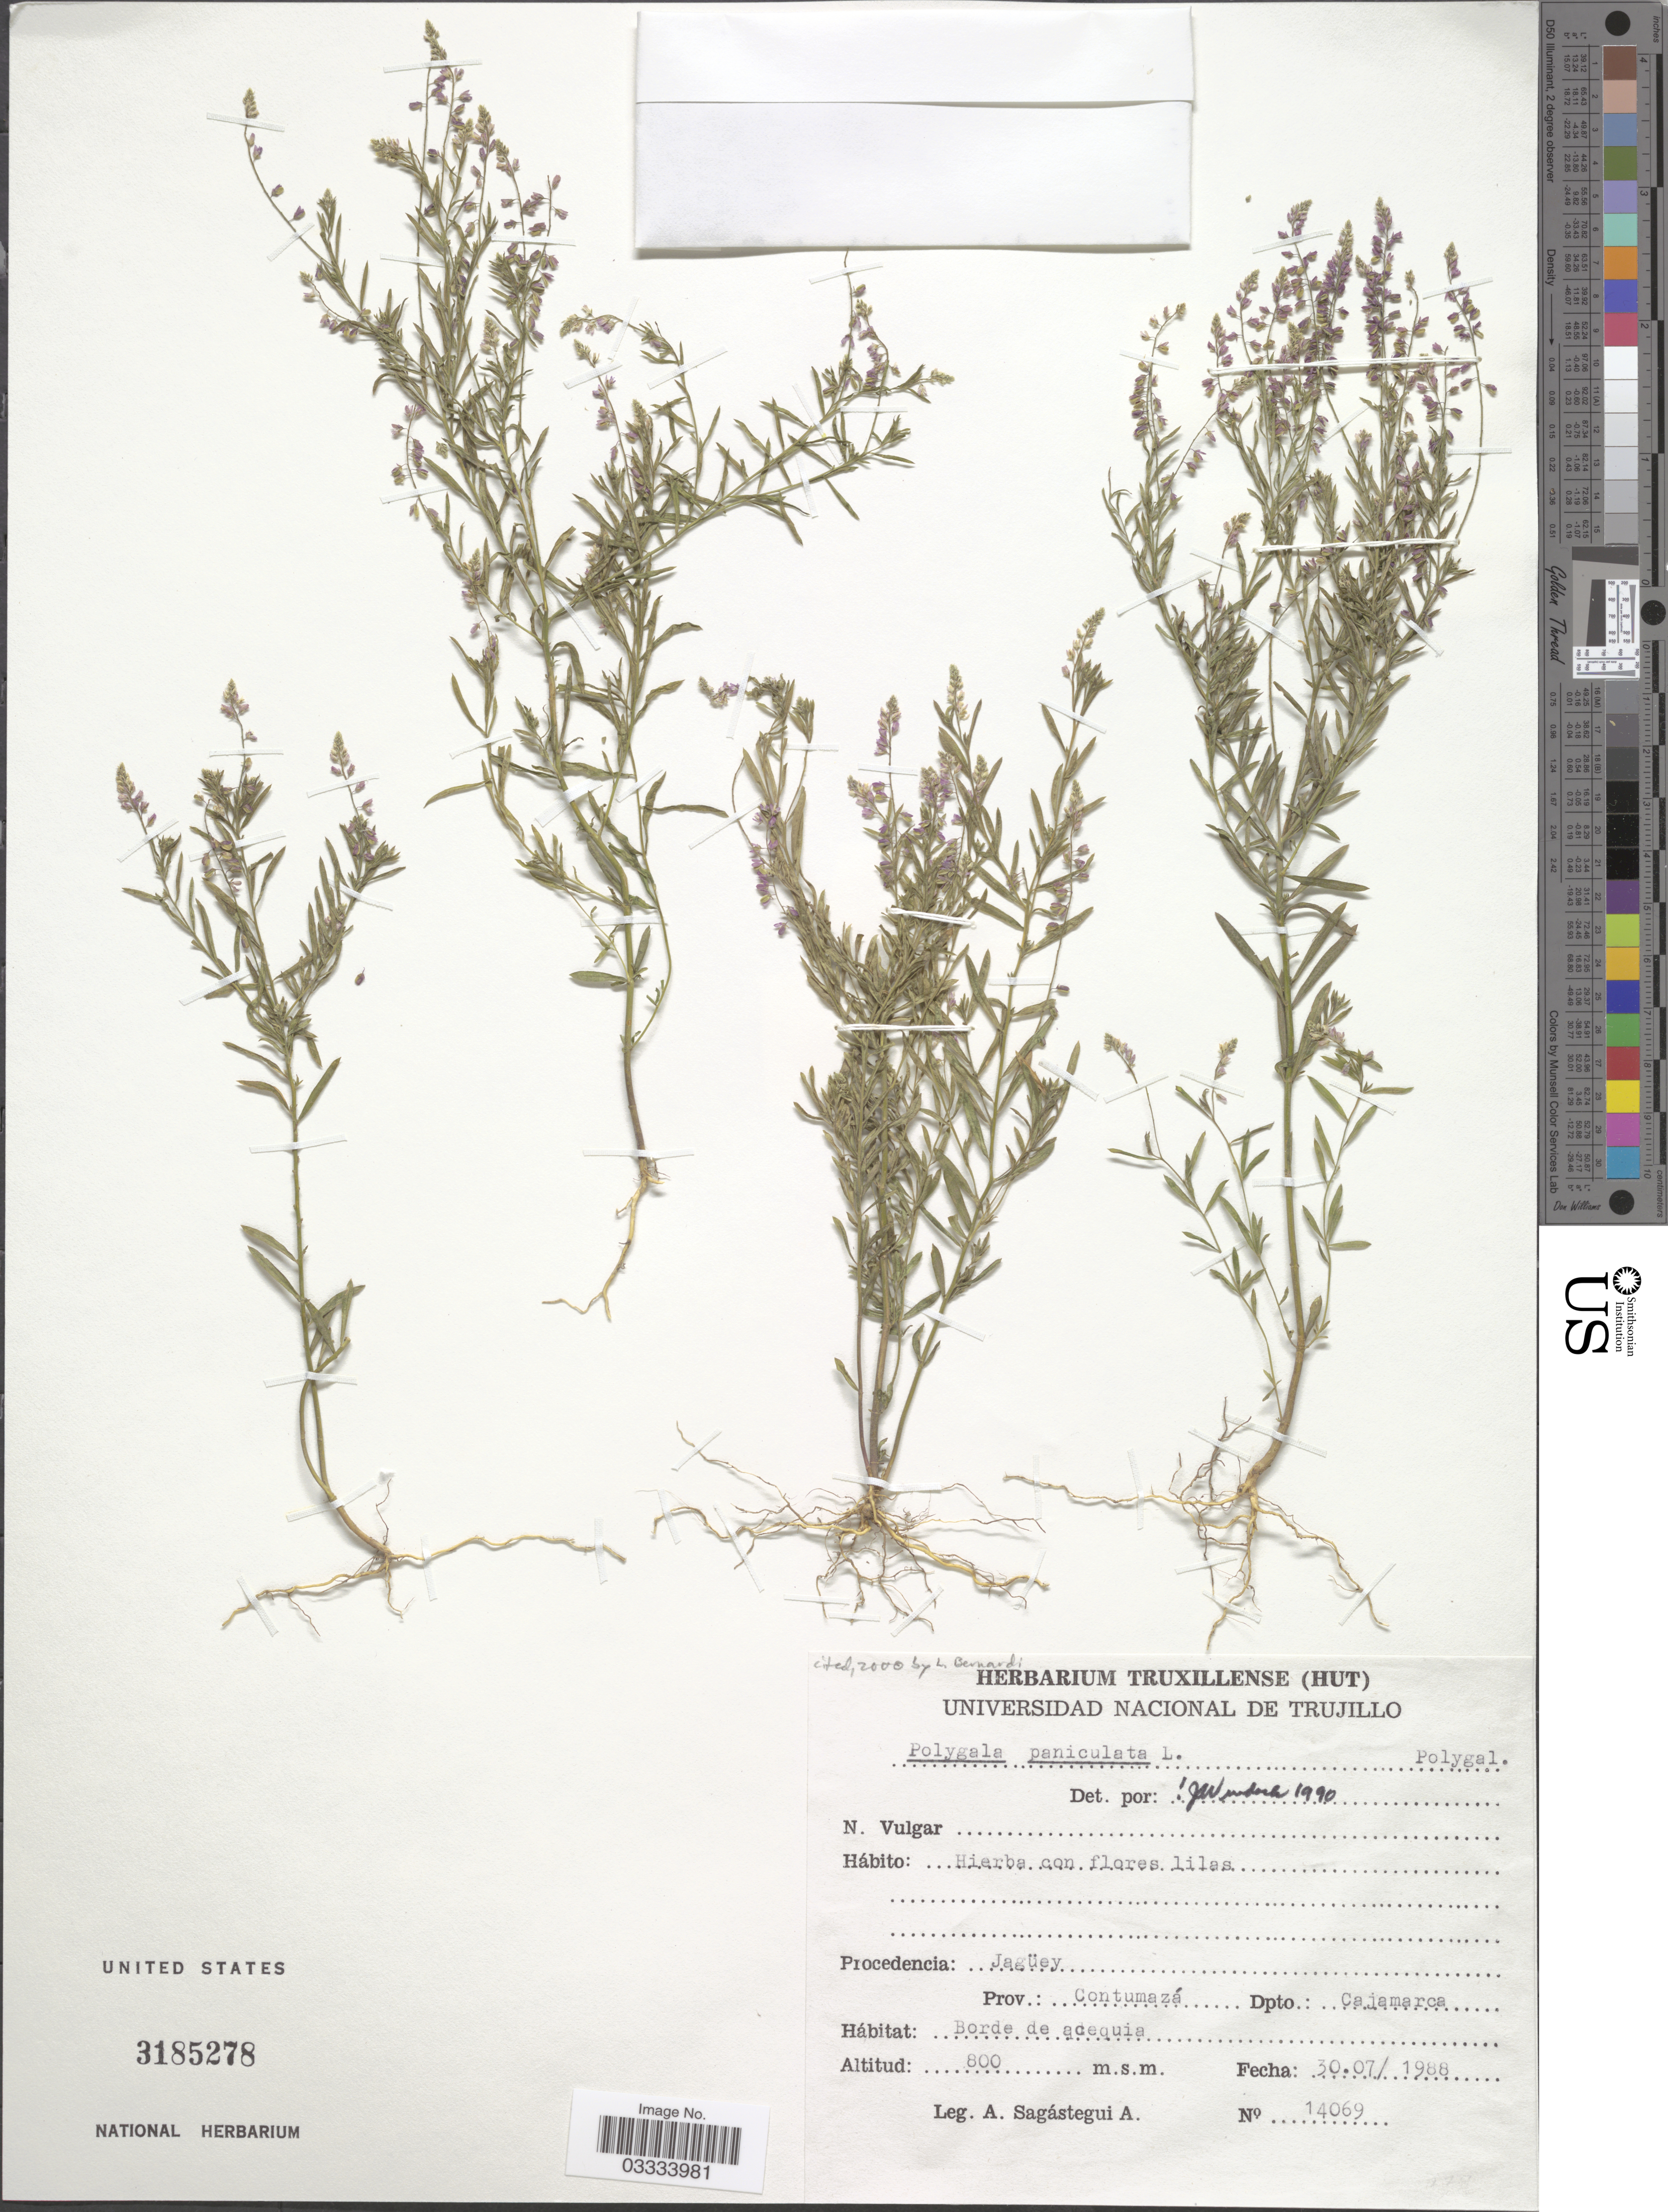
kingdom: Plantae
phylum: Tracheophyta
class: Magnoliopsida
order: Fabales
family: Polygalaceae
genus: Polygala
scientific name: Polygala paniculata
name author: L.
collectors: A. Sagástegui A.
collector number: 14069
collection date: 1988-07-30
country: Peru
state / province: Cajamarca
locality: Jagüey. Prov.: Contumazá. Dpto.: Cajamarca.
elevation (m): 800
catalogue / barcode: US 3185278